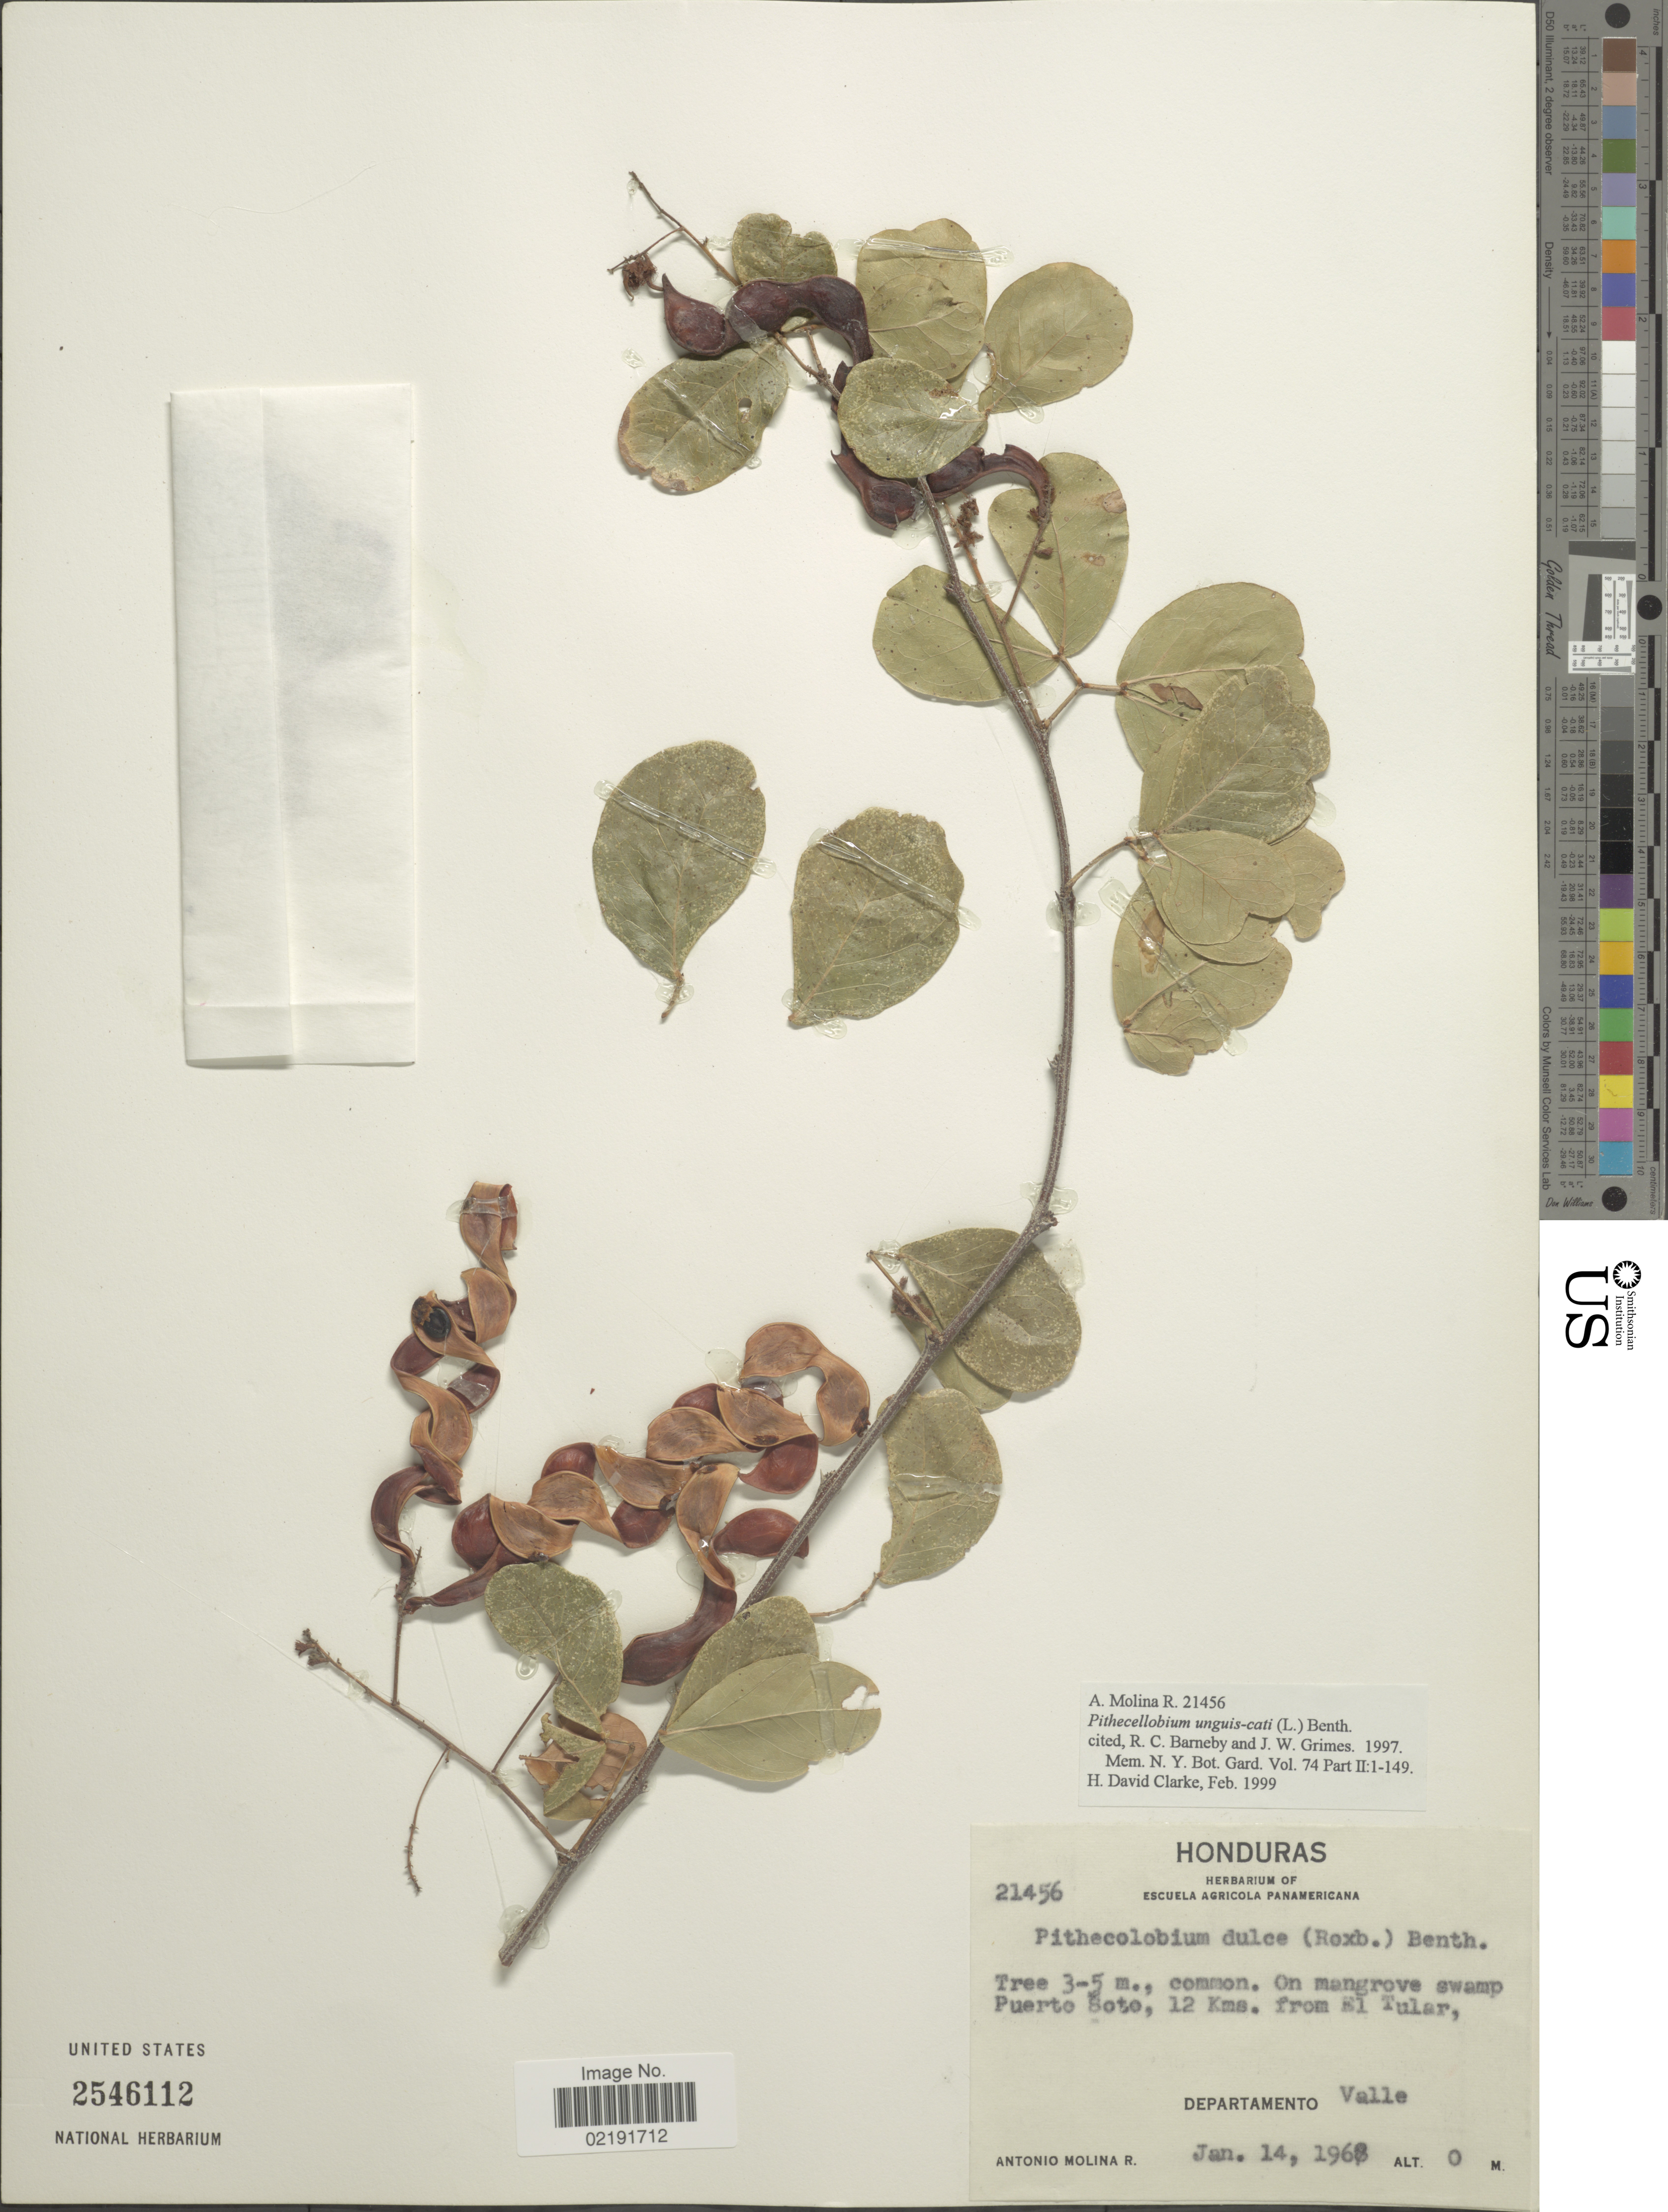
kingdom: Plantae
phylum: Tracheophyta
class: Magnoliopsida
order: Fabales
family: Fabaceae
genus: Pithecellobium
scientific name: Pithecellobium unguis-cati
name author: (L.) Benth.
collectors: A. Molina R.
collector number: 21456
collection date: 1968-01-14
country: Honduras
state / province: Valle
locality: On mangrove swamp Puerto Soto, 12 Kms. from El Tular, Departamento Valle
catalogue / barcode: US 2546112